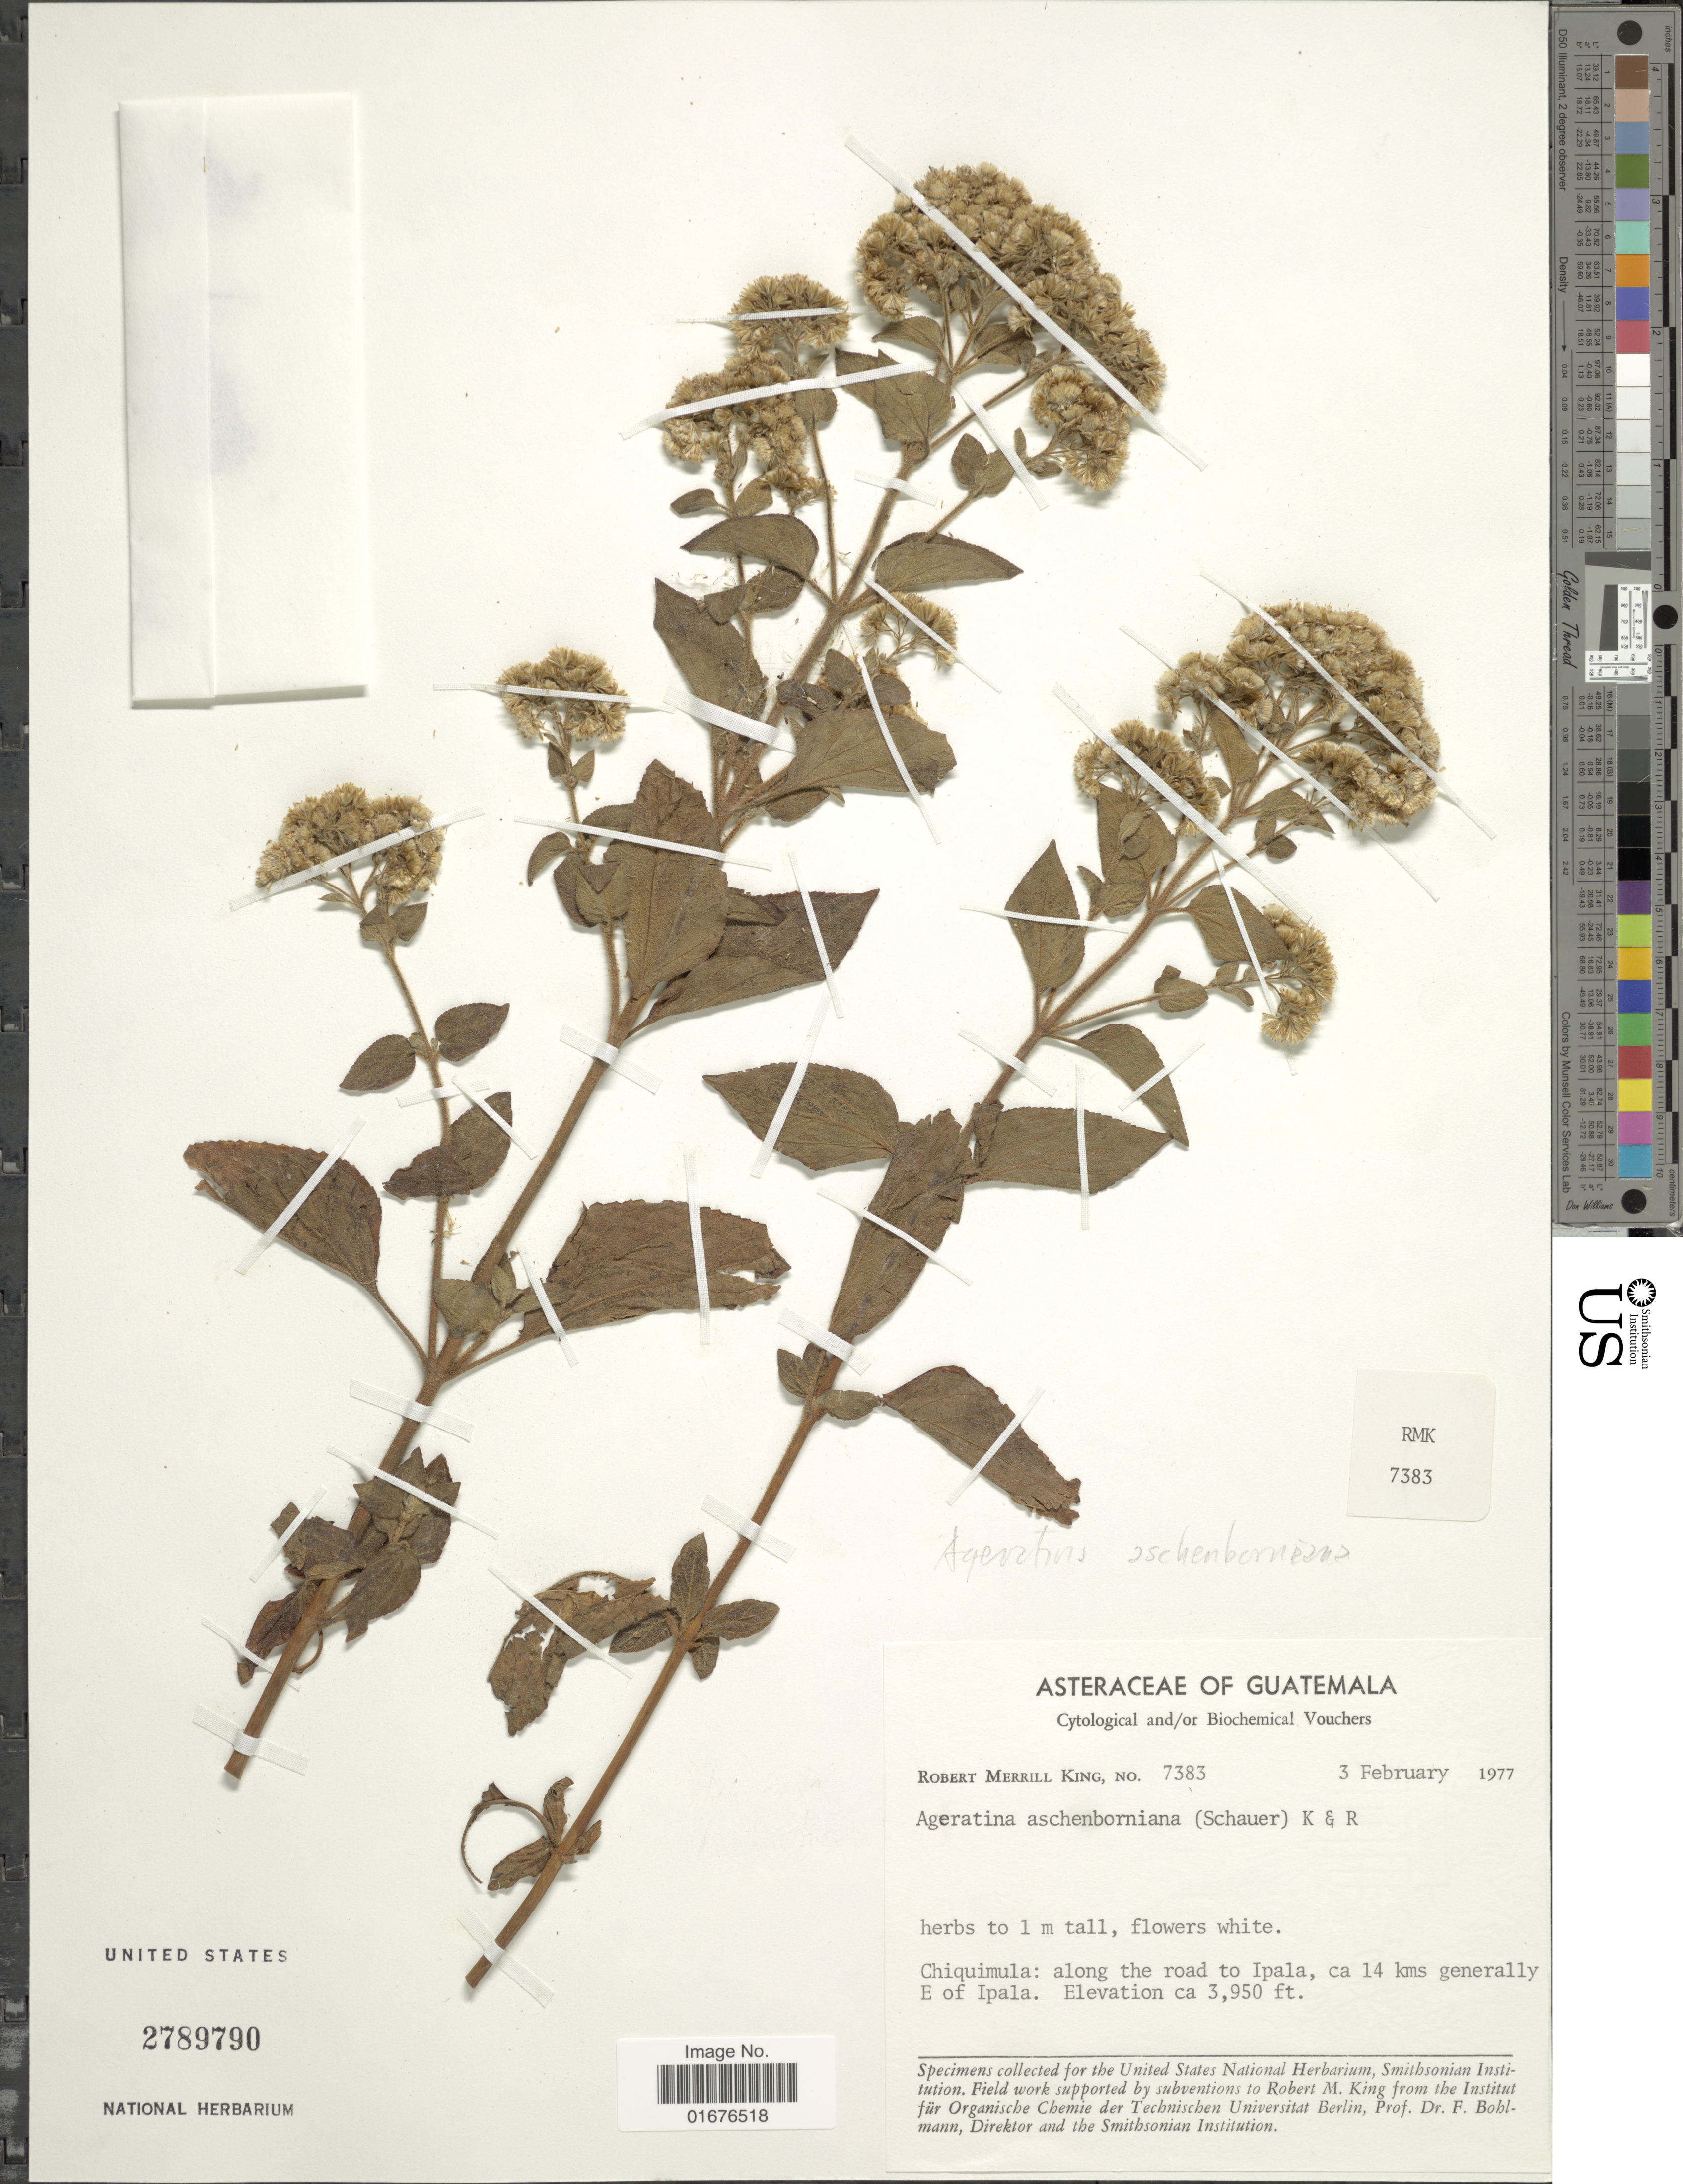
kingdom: Plantae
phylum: Tracheophyta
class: Magnoliopsida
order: Asterales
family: Asteraceae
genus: Ageratina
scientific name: Ageratina pichinchensis var. bustamenta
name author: (DC.) R.M. King & H. Rob.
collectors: R. M. King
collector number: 7383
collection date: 1977-02-03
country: Guatemala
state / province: Chiquimula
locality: Along the road to Ipala, ca 1 4kms generally E of Ipala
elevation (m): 1204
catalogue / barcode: US 2789790